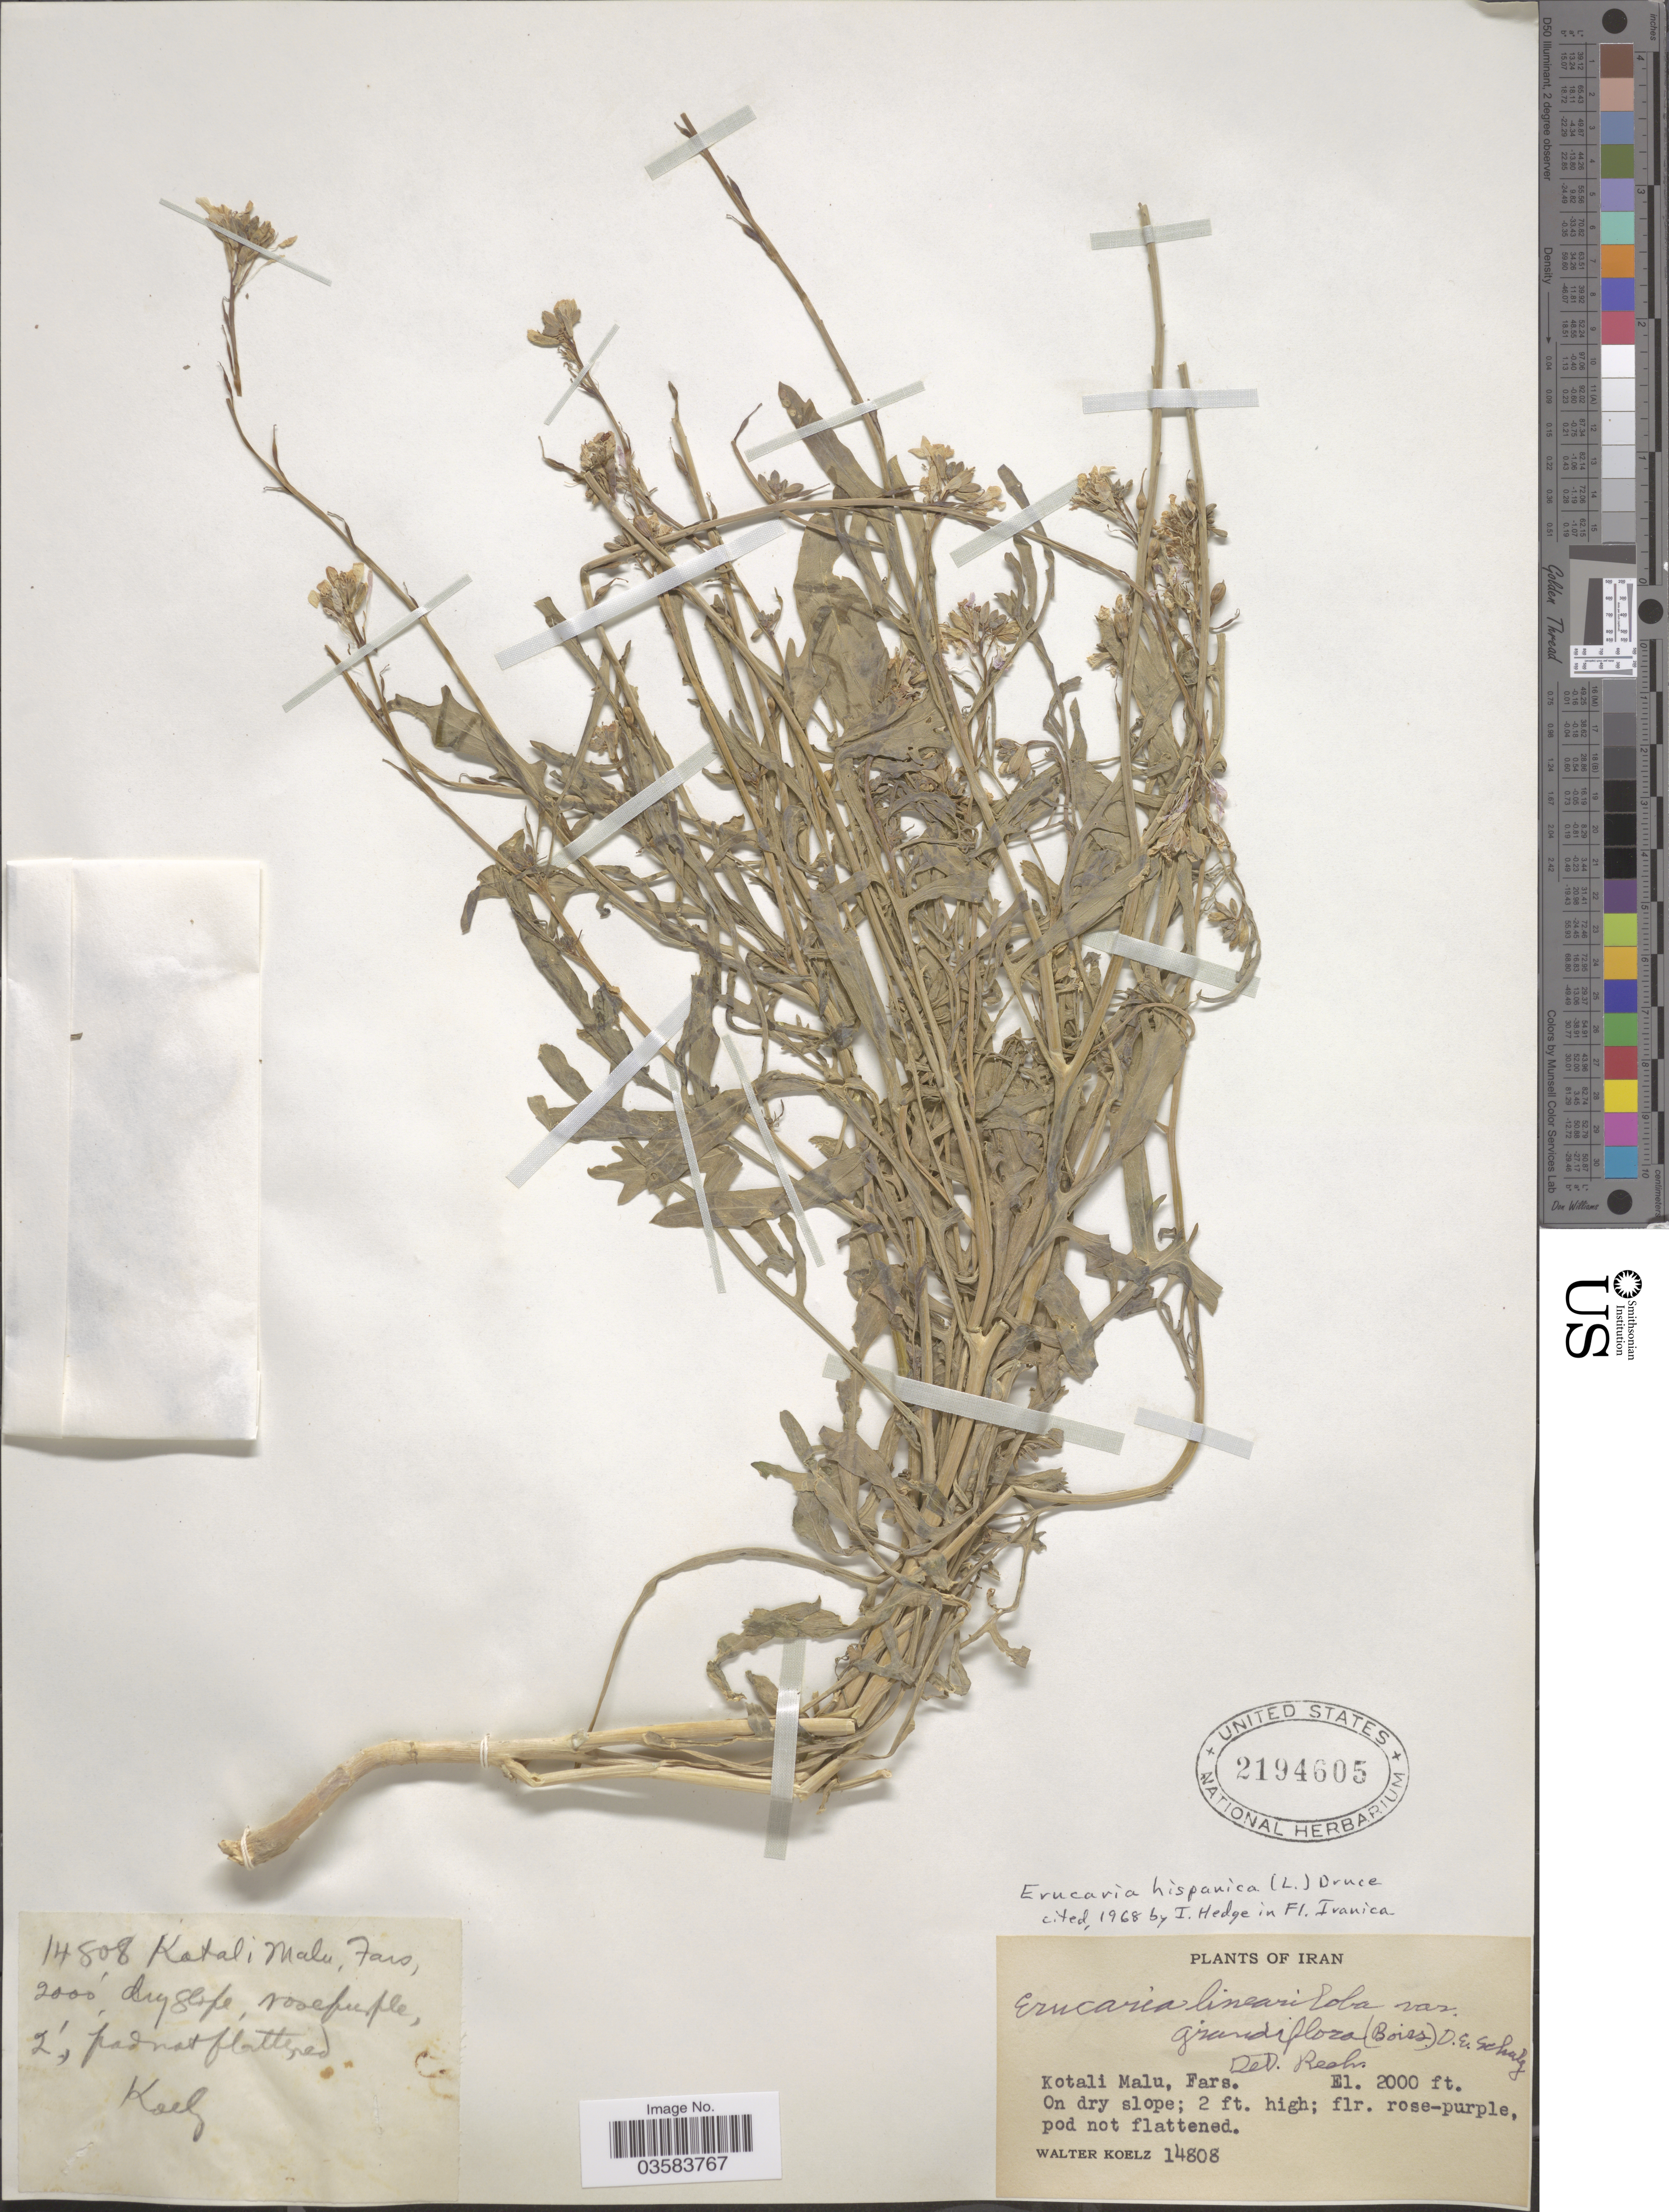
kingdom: Plantae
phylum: Tracheophyta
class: Magnoliopsida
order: Brassicales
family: Brassicaceae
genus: Erucaria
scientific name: Erucaria hispanica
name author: Druce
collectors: W. N. Koelz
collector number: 14808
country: Iran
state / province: Fars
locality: Kotali Malu, Fars. On dry slope.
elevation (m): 610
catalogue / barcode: US 2194605